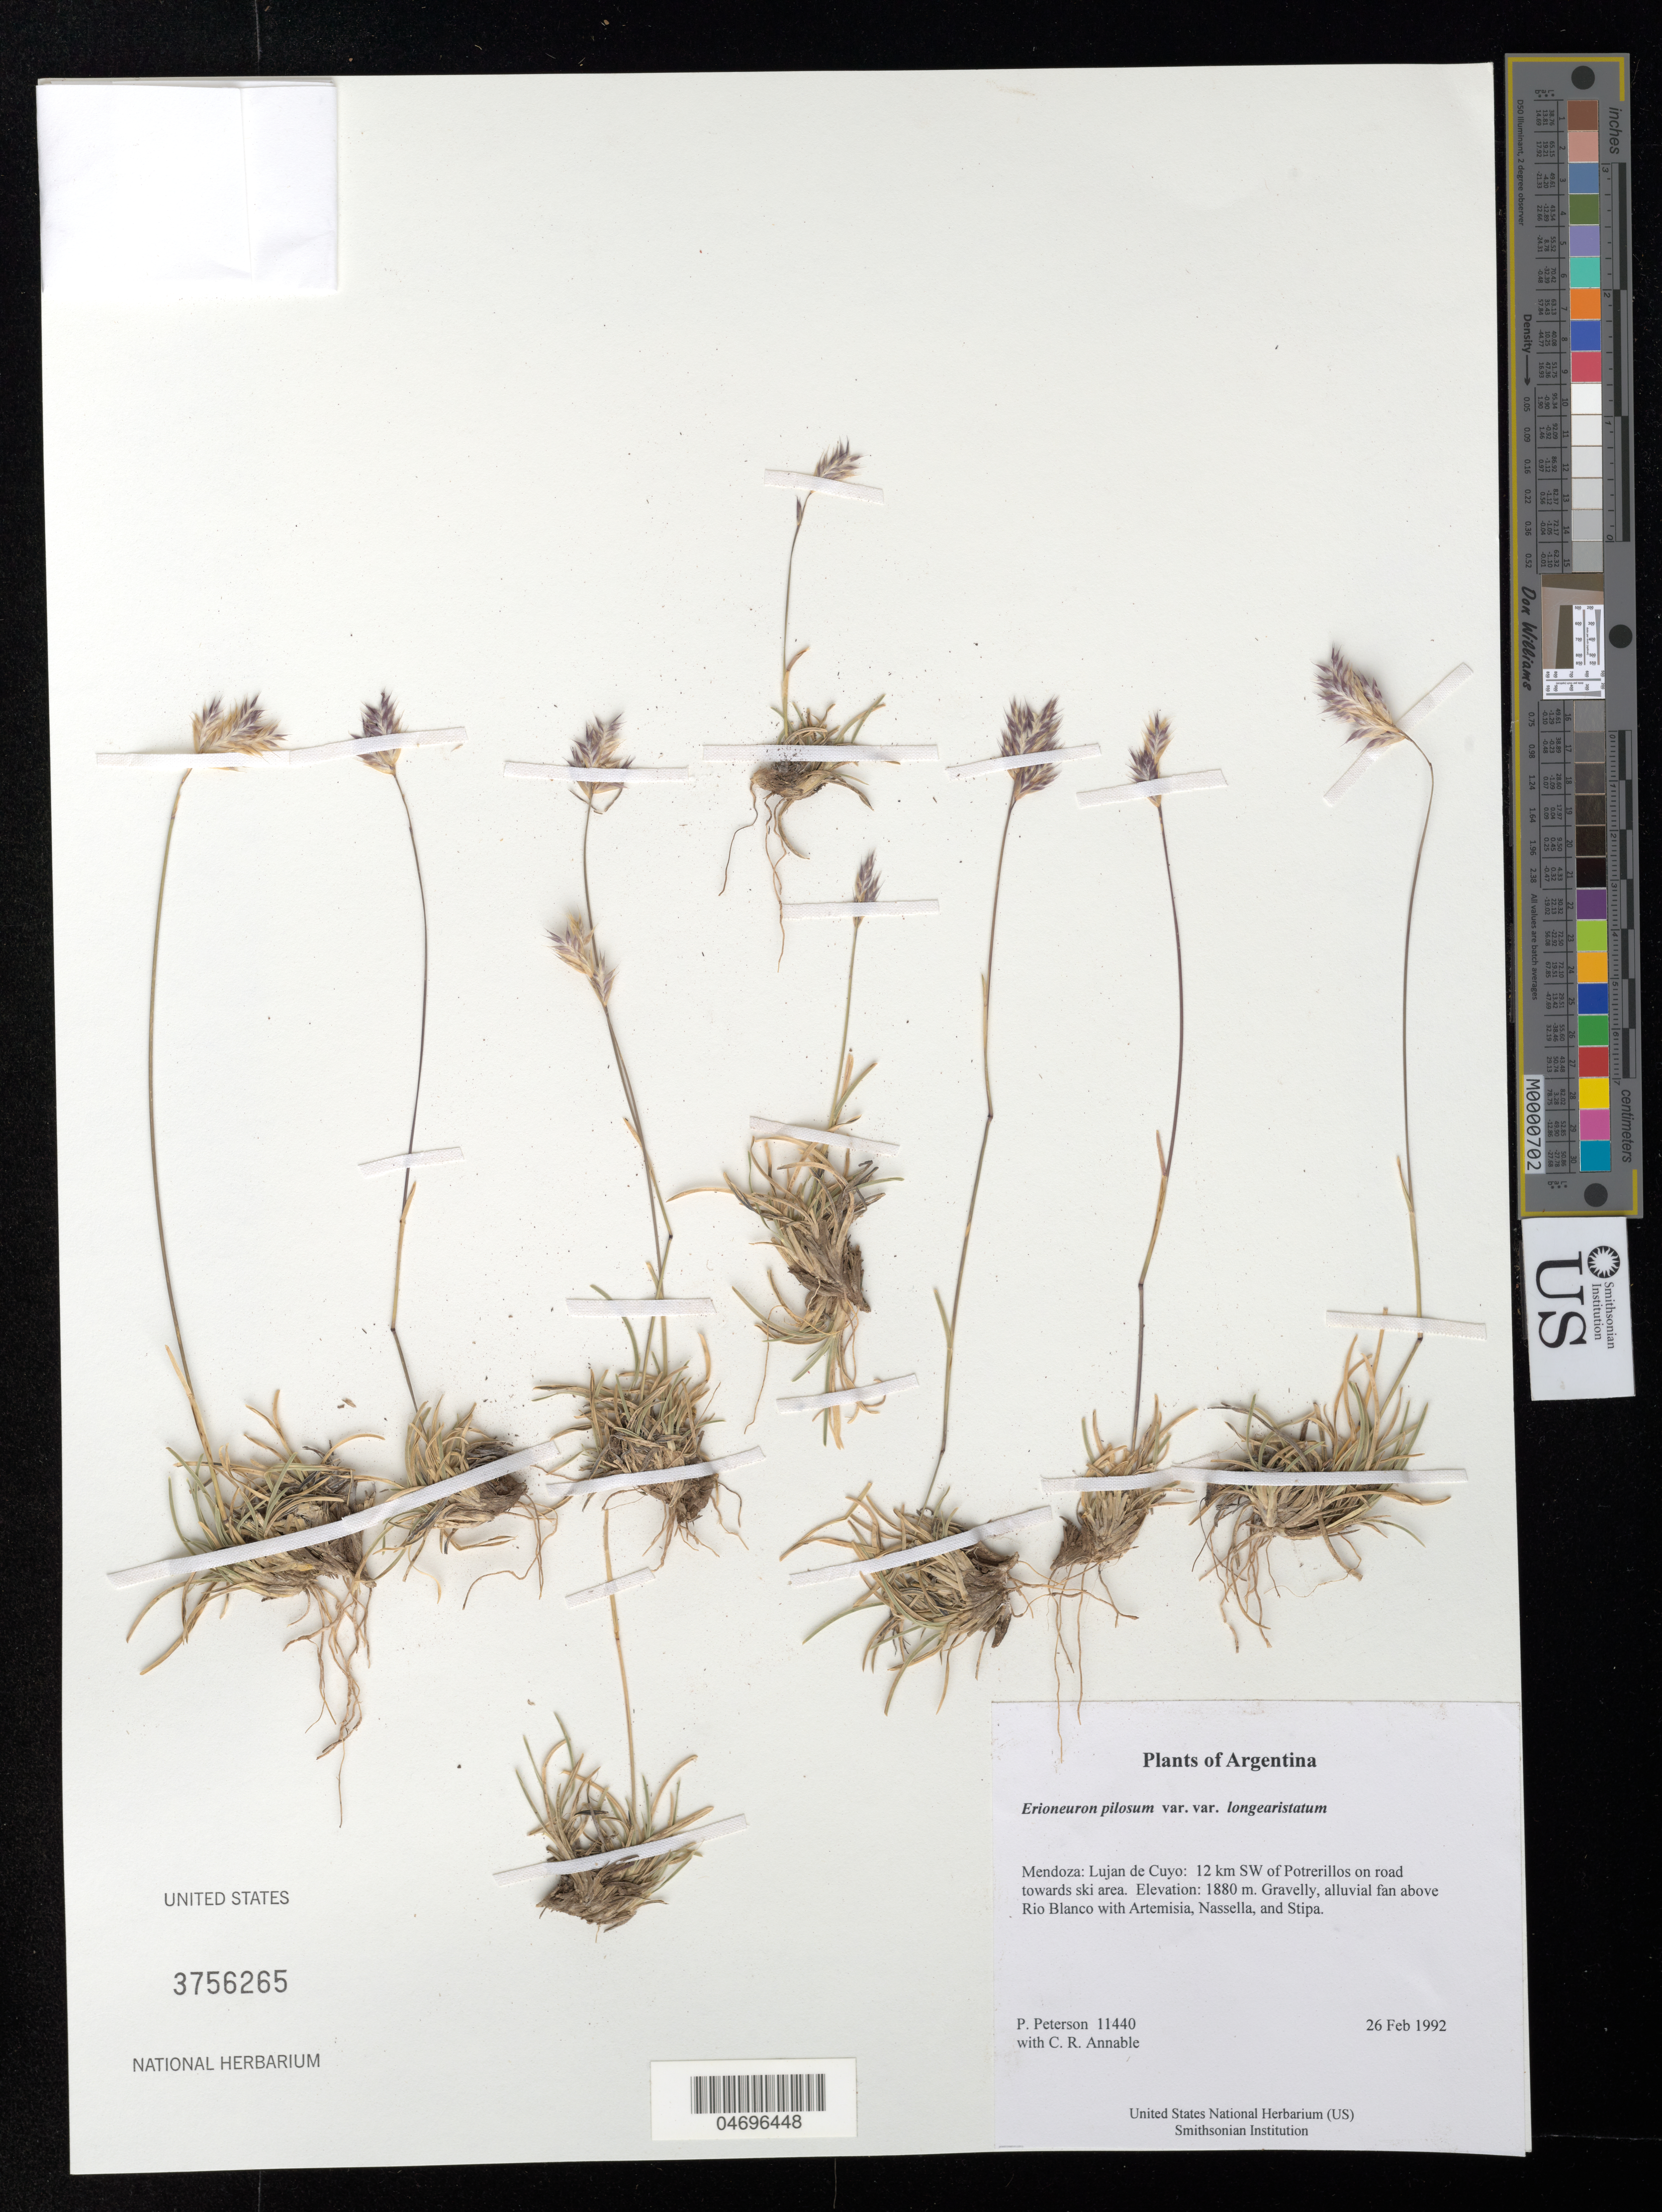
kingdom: Plantae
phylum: Tracheophyta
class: Liliopsida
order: Poales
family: Poaceae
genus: Erioneuron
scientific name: Erioneuron pilosum var. longearistatum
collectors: P. M. Peterson & C. R. Annable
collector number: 11440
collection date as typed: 26 Feb 1992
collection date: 1992-02-26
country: Argentina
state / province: Mendoza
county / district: Lujan de Cuyo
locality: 12 km SW of Potrerillos on road towards ski area.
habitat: Gravelly, alluvial fan above Rio Blanco with Artemisia, Nassella, and Stipa.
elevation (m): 1880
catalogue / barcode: US 3756265